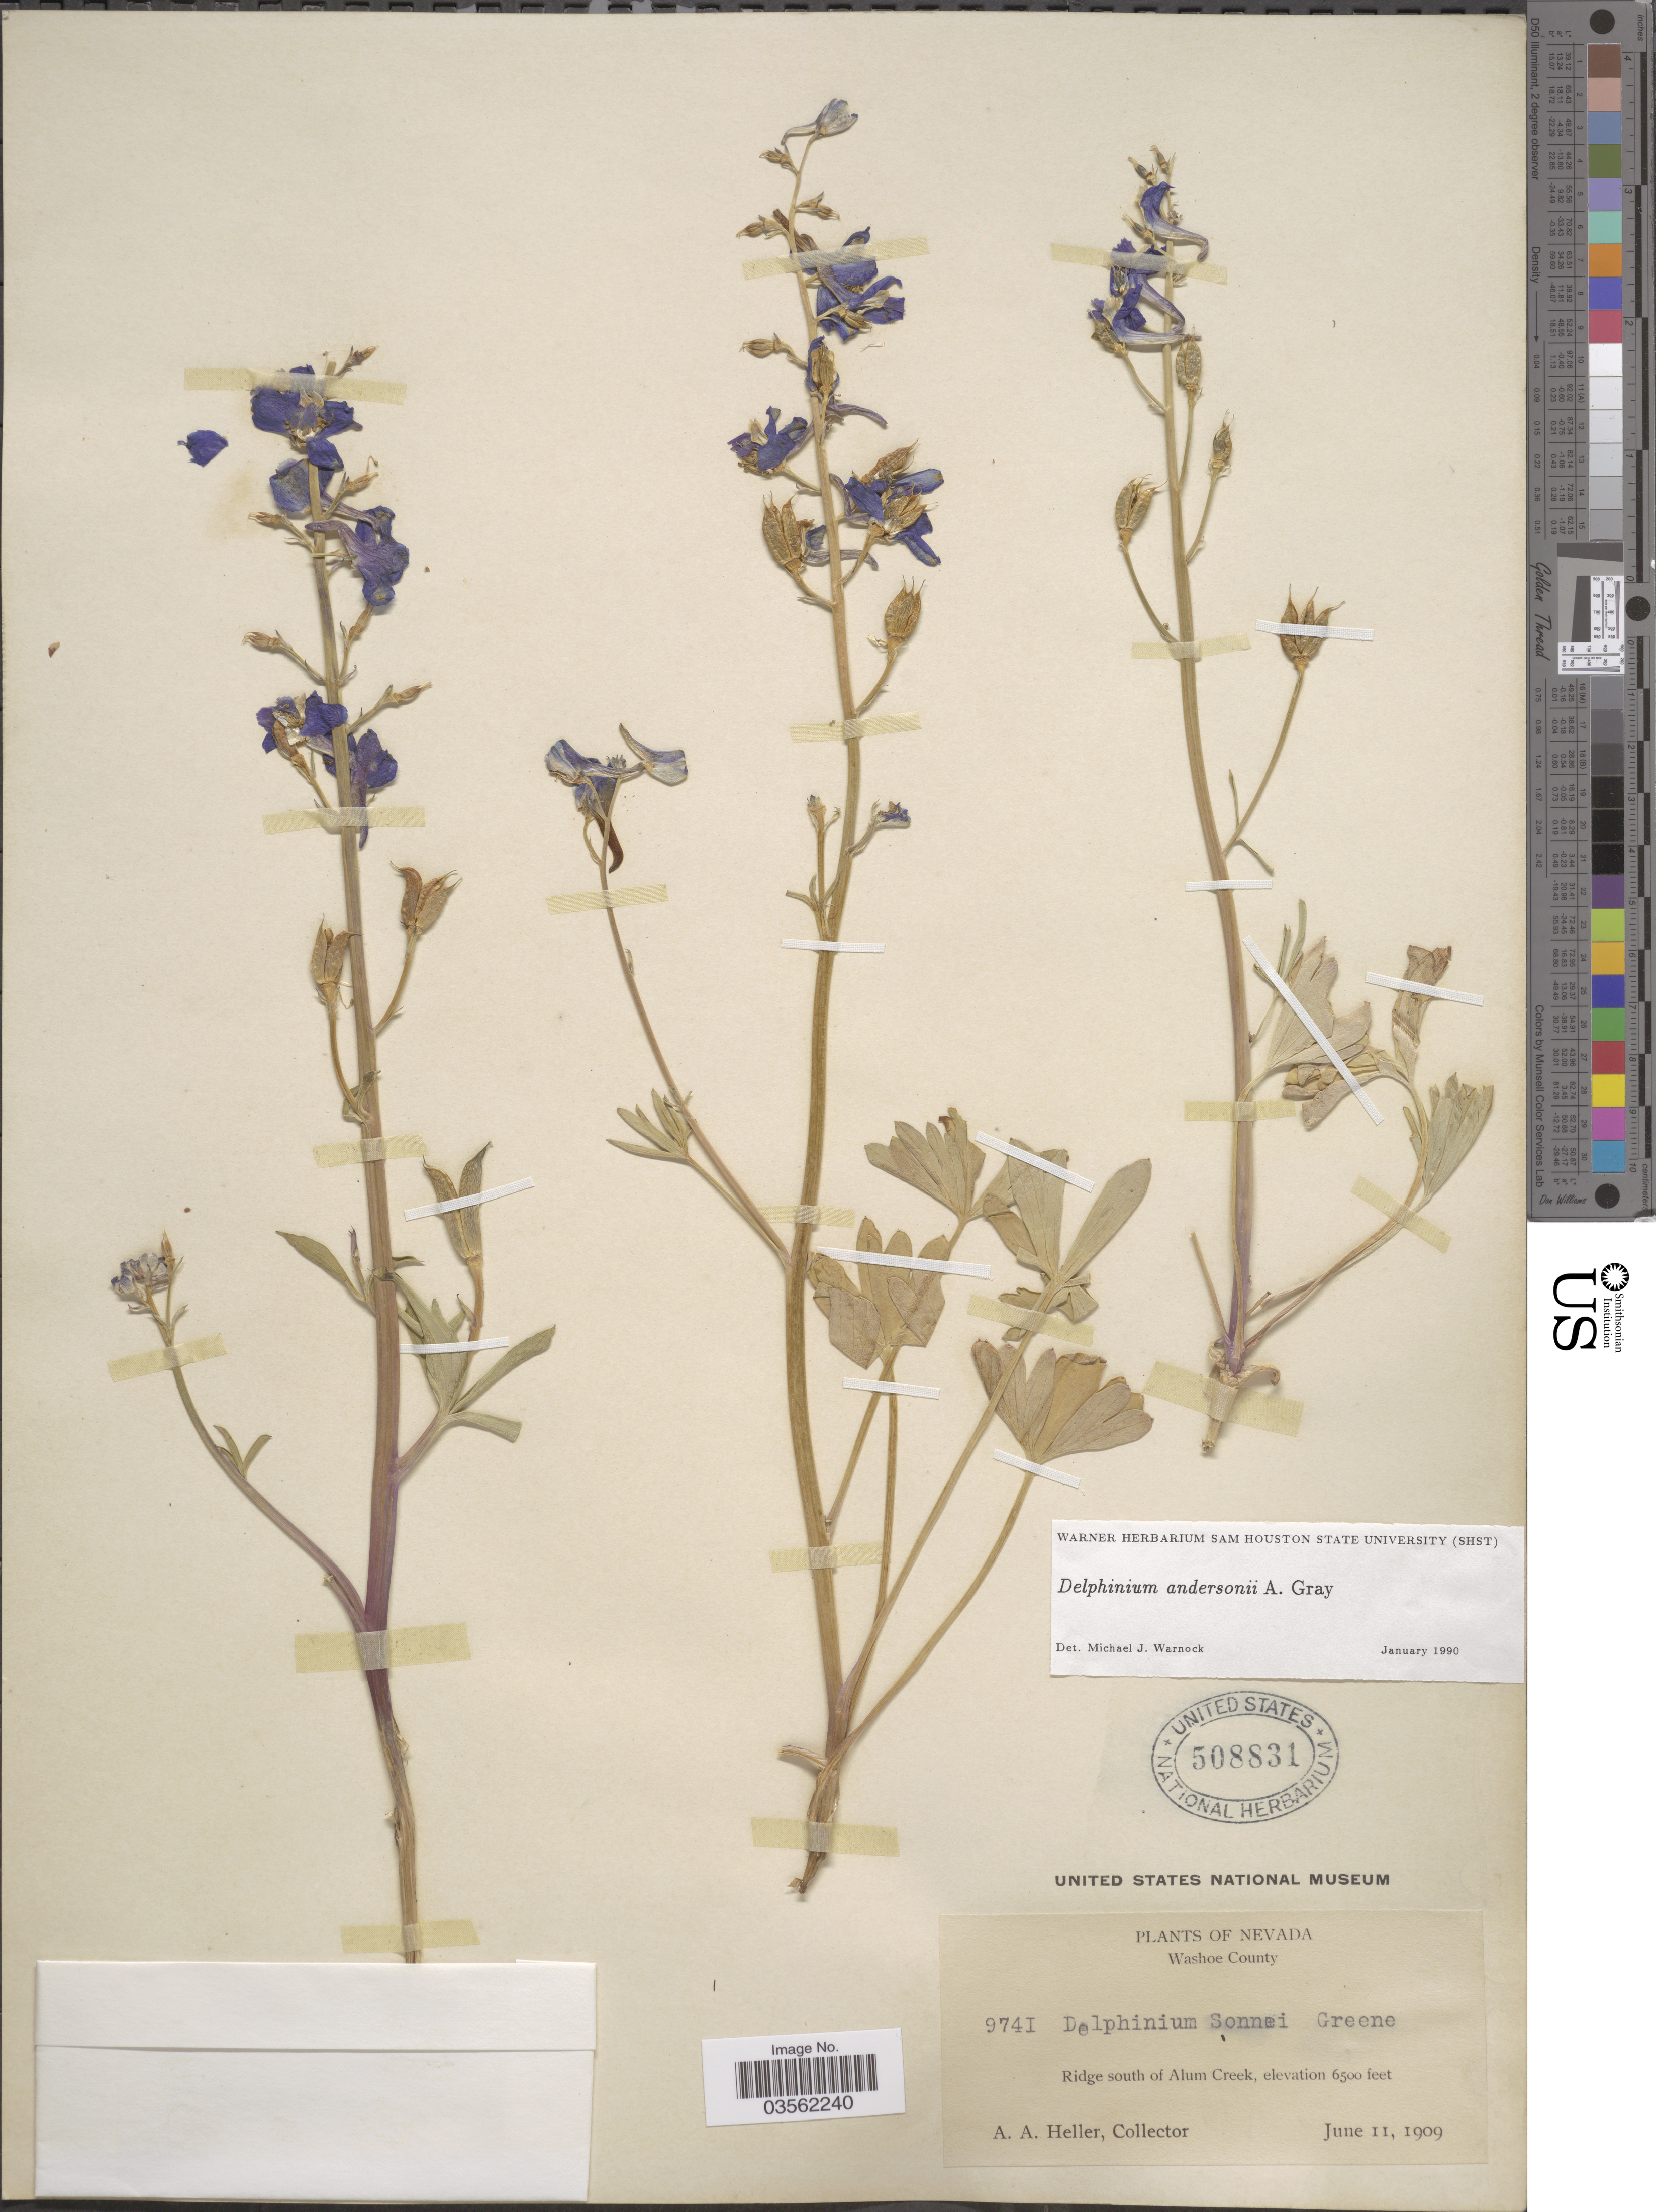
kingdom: Plantae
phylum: Tracheophyta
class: Magnoliopsida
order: Ranunculales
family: Ranunculaceae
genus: Delphinium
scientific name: Delphinium andersonii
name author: A. Gray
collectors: A. A. Heller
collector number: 9741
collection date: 1909-06-11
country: United States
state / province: Nevada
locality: Washoe County. Ridge south of Alum Creek.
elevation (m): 1981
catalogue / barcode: US 508831